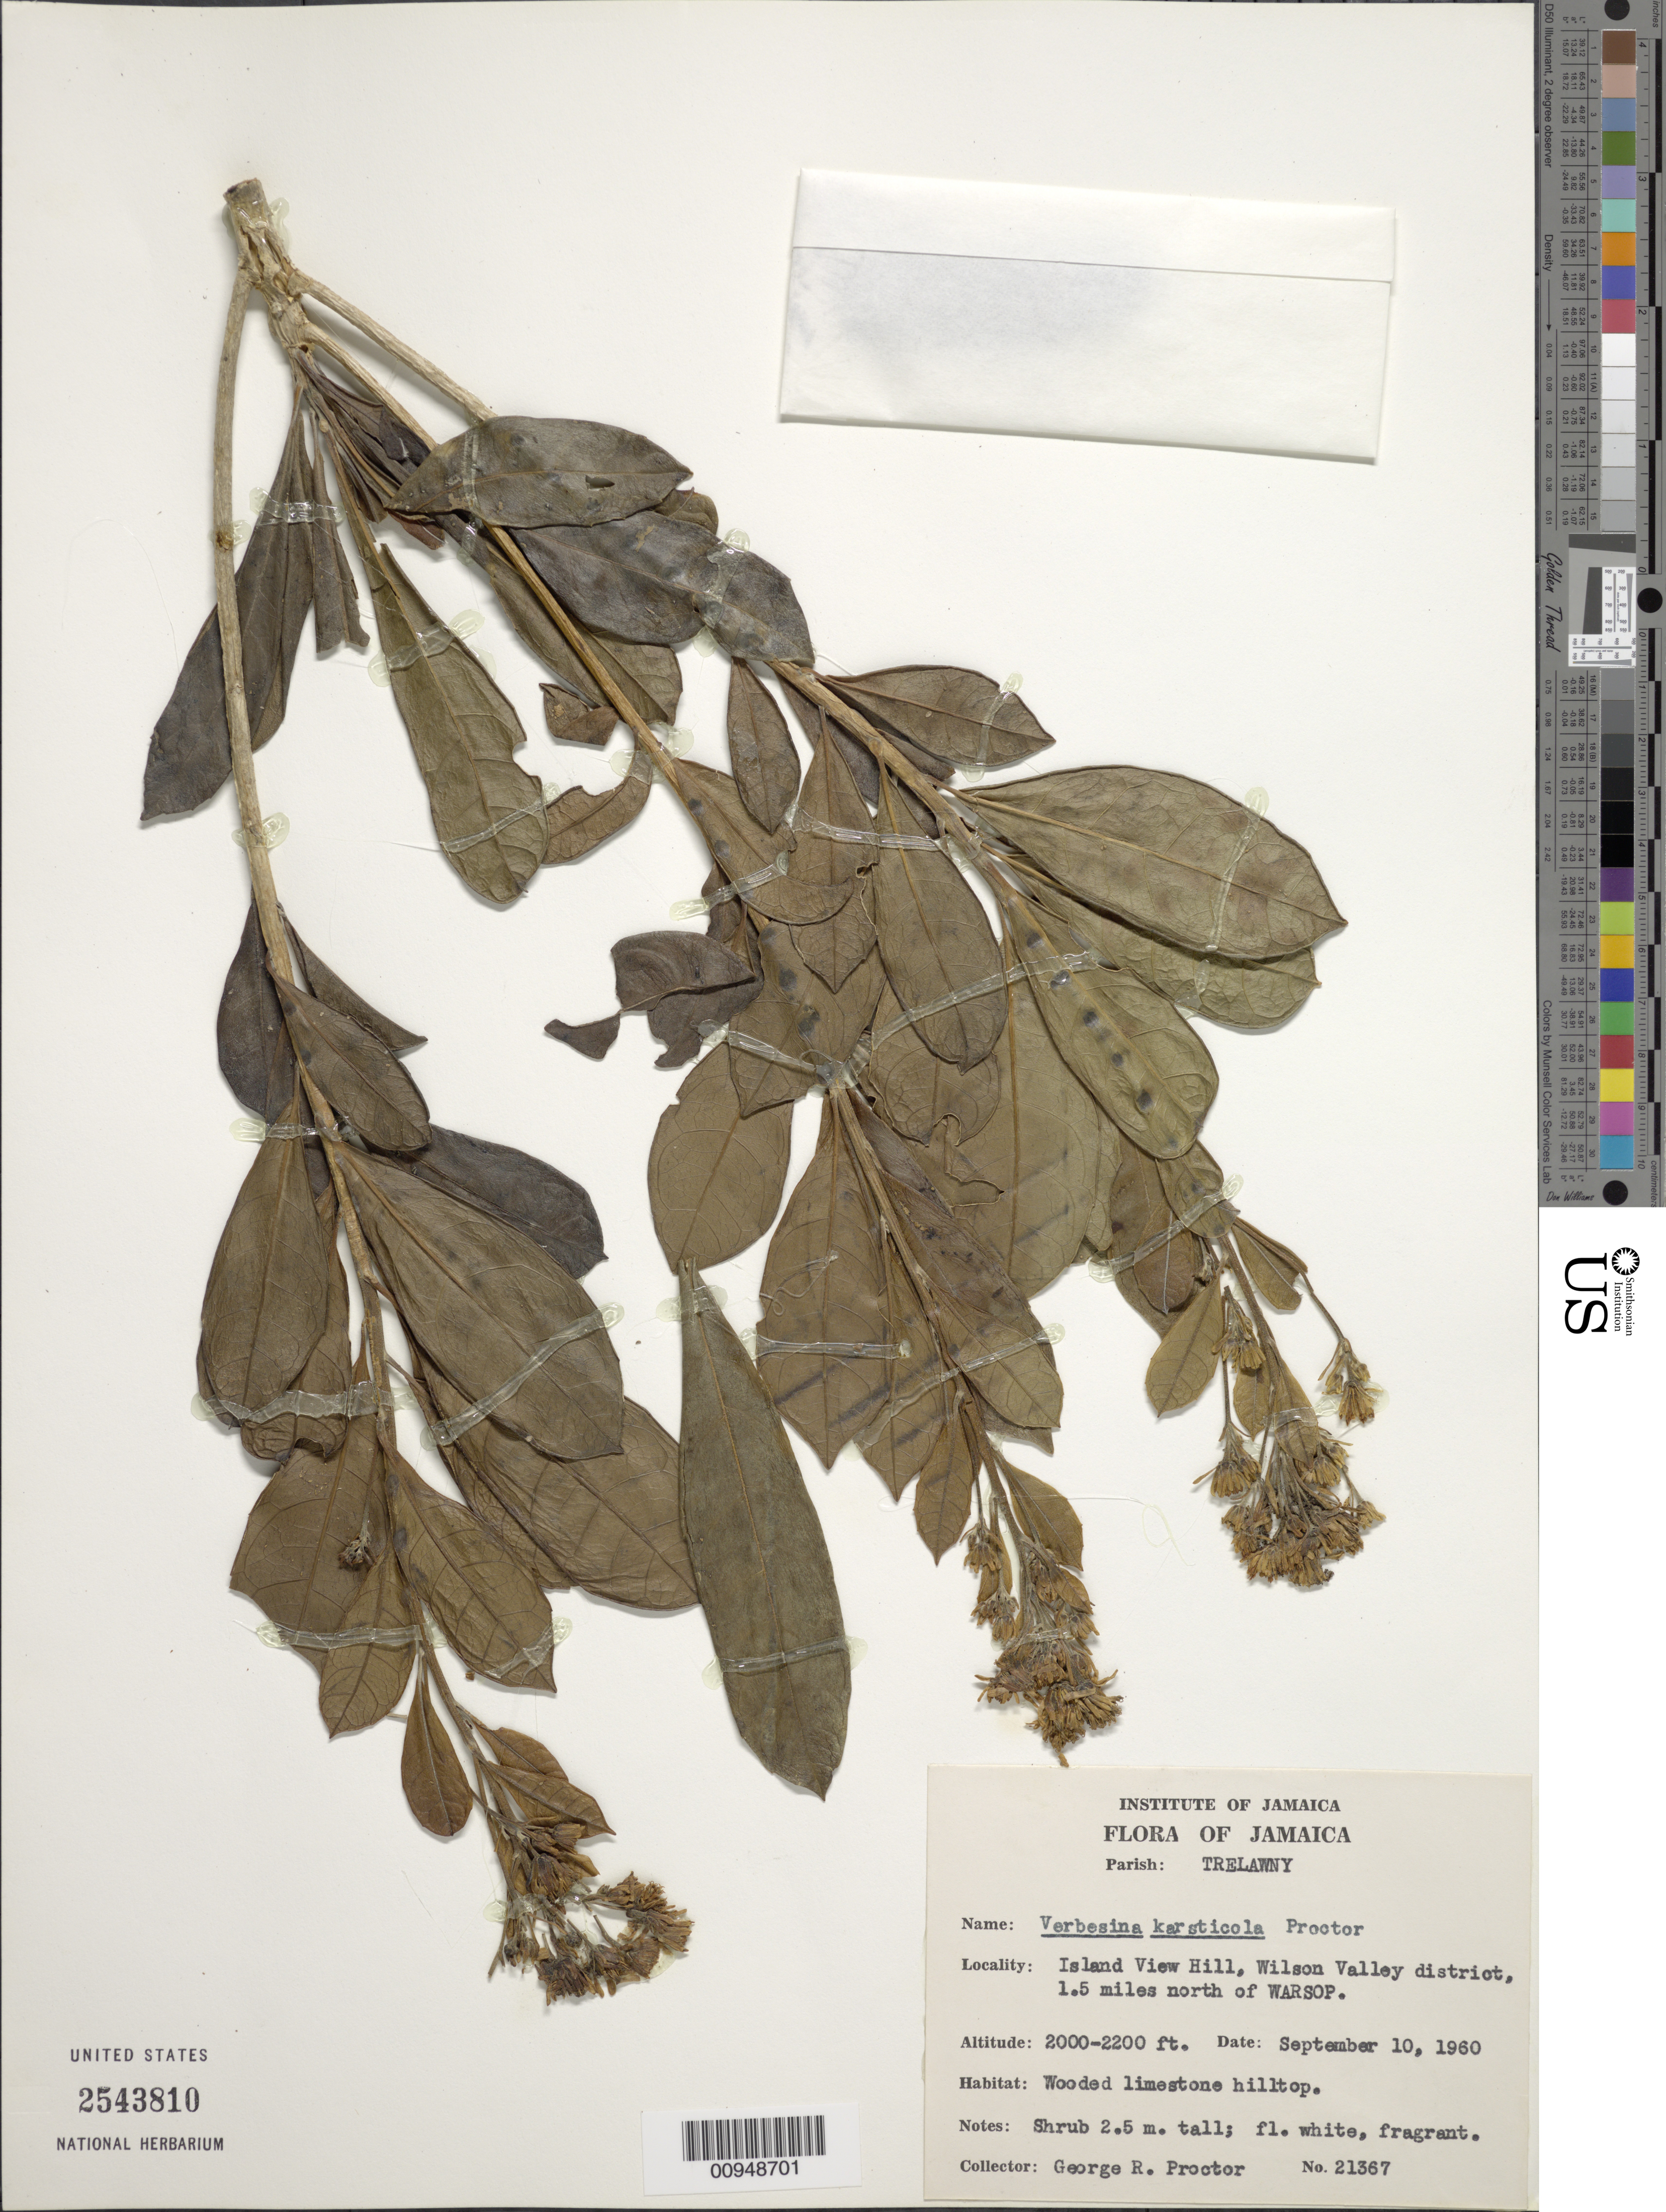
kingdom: Plantae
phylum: Tracheophyta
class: Magnoliopsida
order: Asterales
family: Asteraceae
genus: Verbesina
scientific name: Verbesina karsticola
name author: Proctor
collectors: G. R. Proctor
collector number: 21367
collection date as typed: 10 Sep 1960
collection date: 1960-09-10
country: Jamaica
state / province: Trelawny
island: Jamaica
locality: Island View Hill, Wilson Valley District, 1.5 miles N of Warsop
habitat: Wooded limestone hilltop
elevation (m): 610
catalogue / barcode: US 2543810